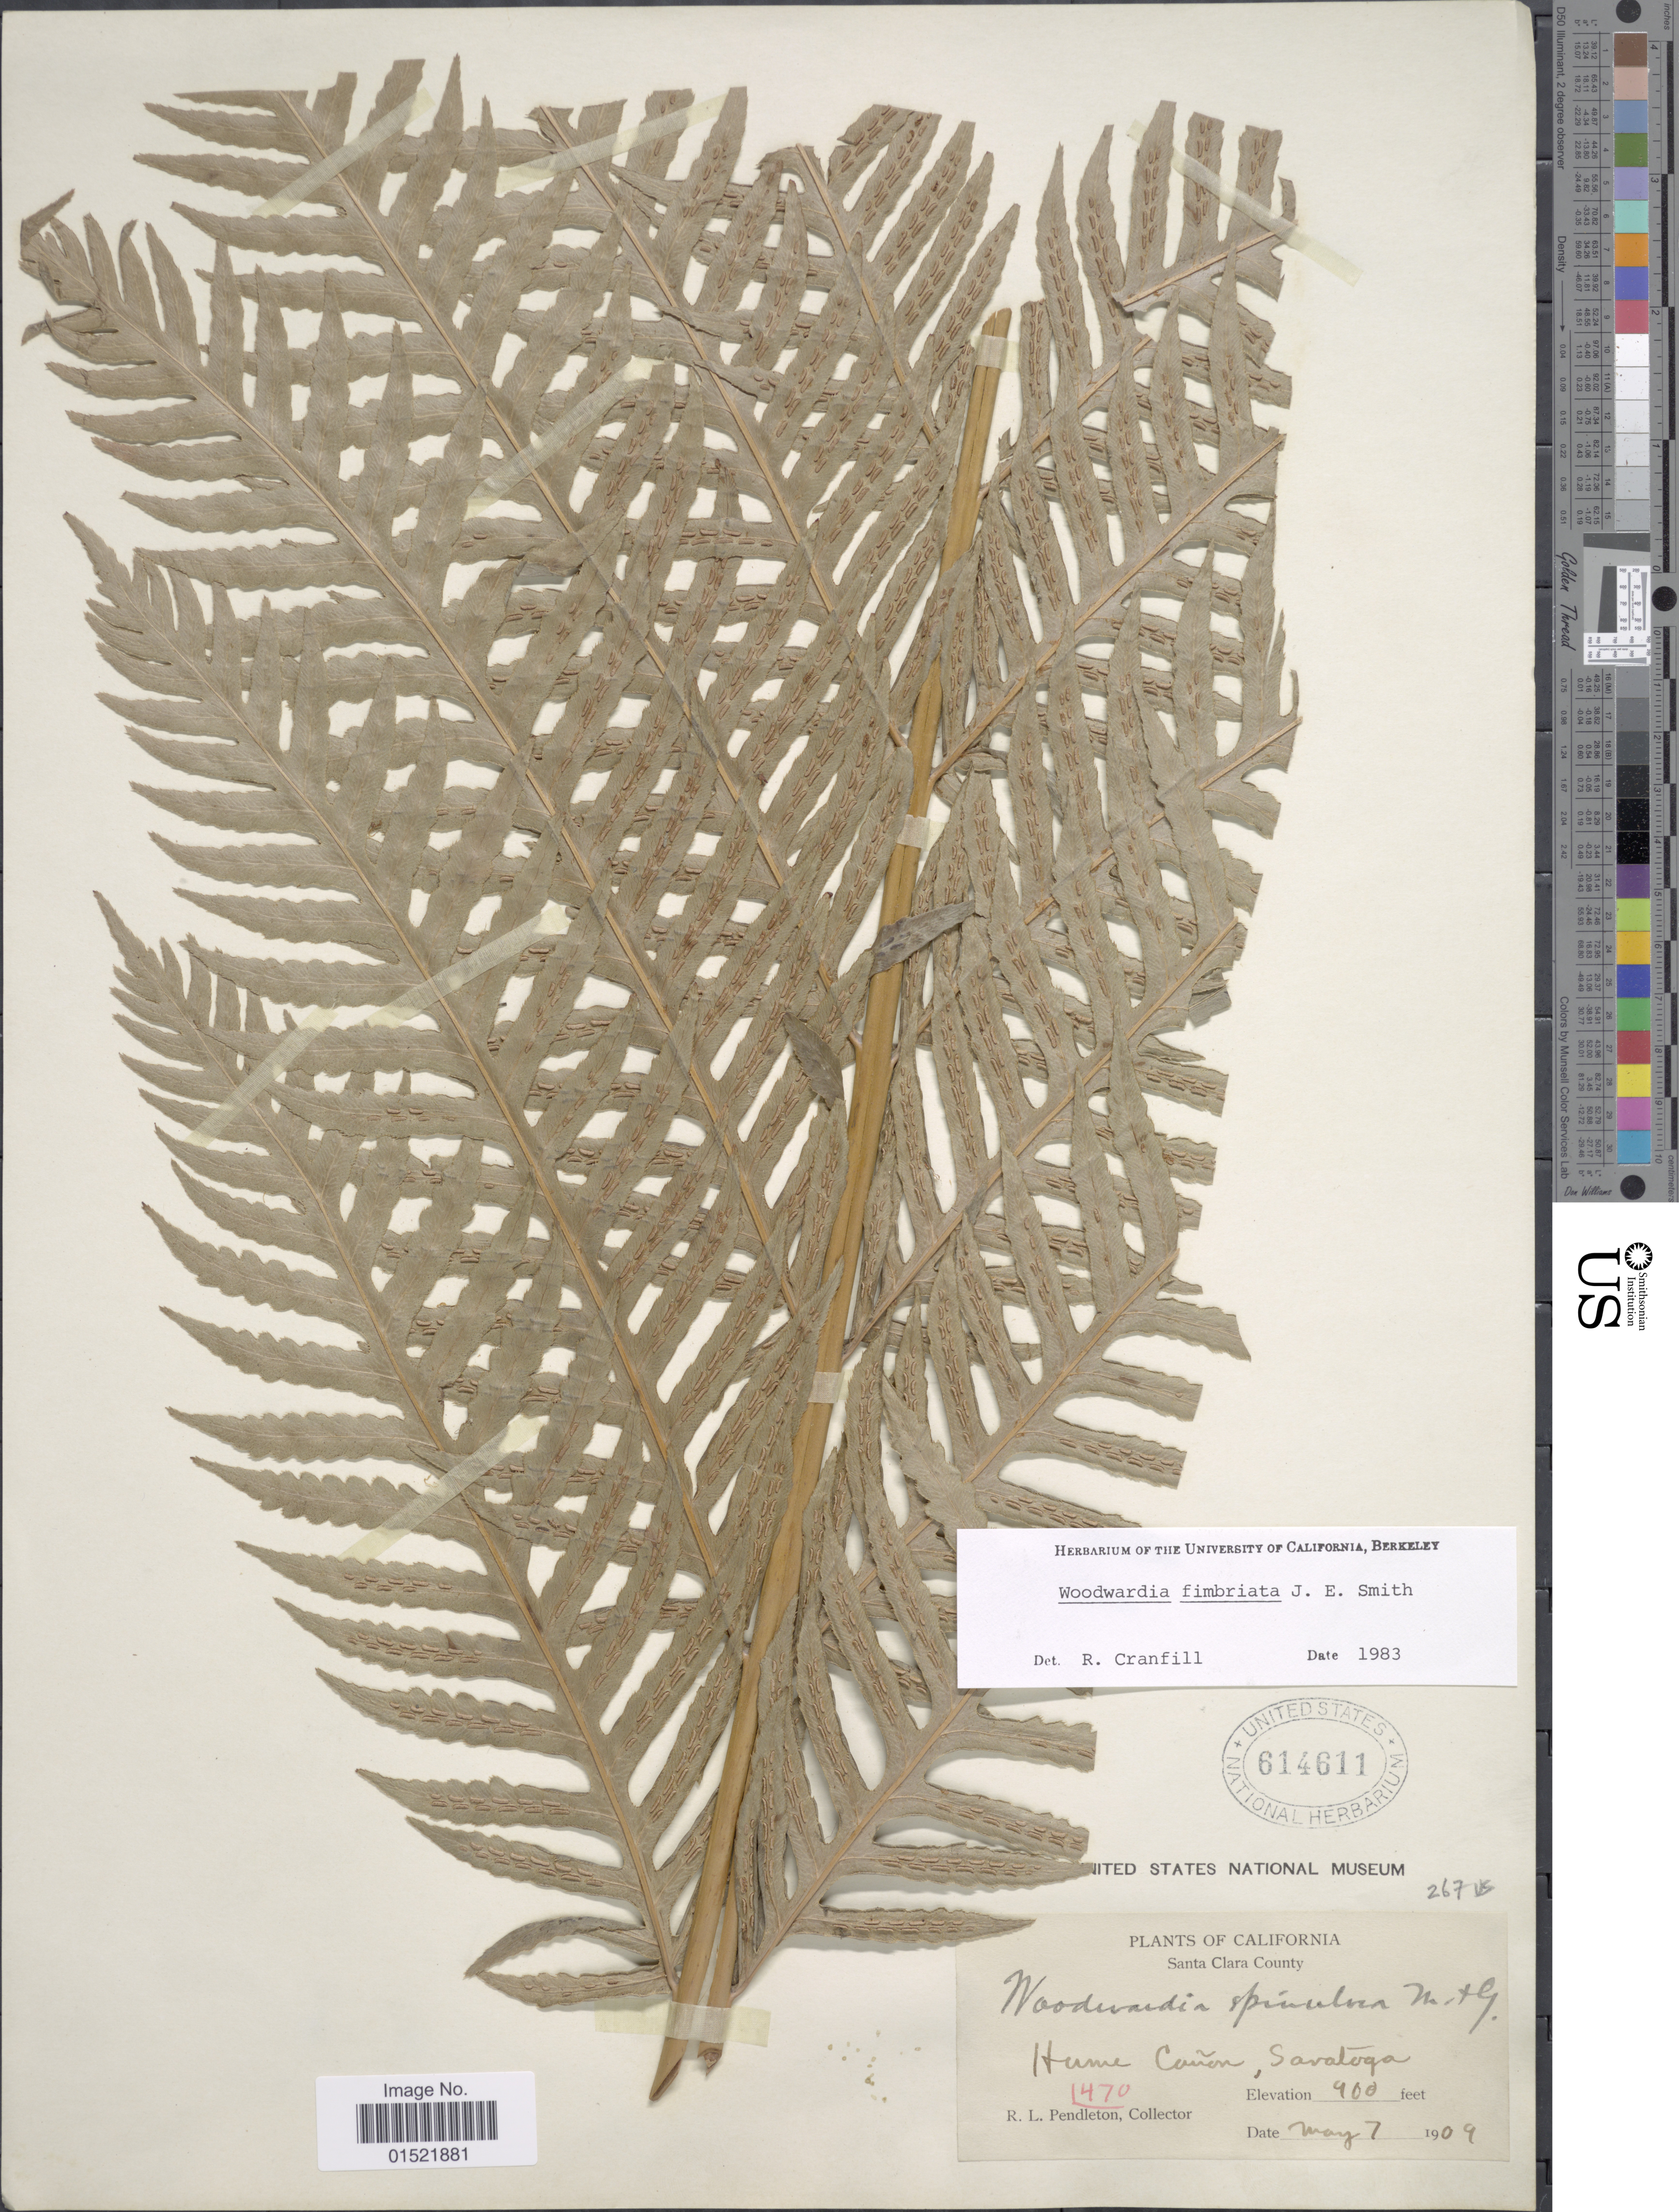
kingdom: Plantae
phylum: Tracheophyta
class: Polypodiopsida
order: Polypodiales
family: Blechnaceae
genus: Woodwardia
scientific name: Woodwardia fimbriata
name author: Sm.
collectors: R. Pendleton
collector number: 1470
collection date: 1909-05-07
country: United States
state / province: California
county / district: Santa Clara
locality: Santa Clara County, Hume Canon, Saratoga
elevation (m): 122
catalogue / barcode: US 614611